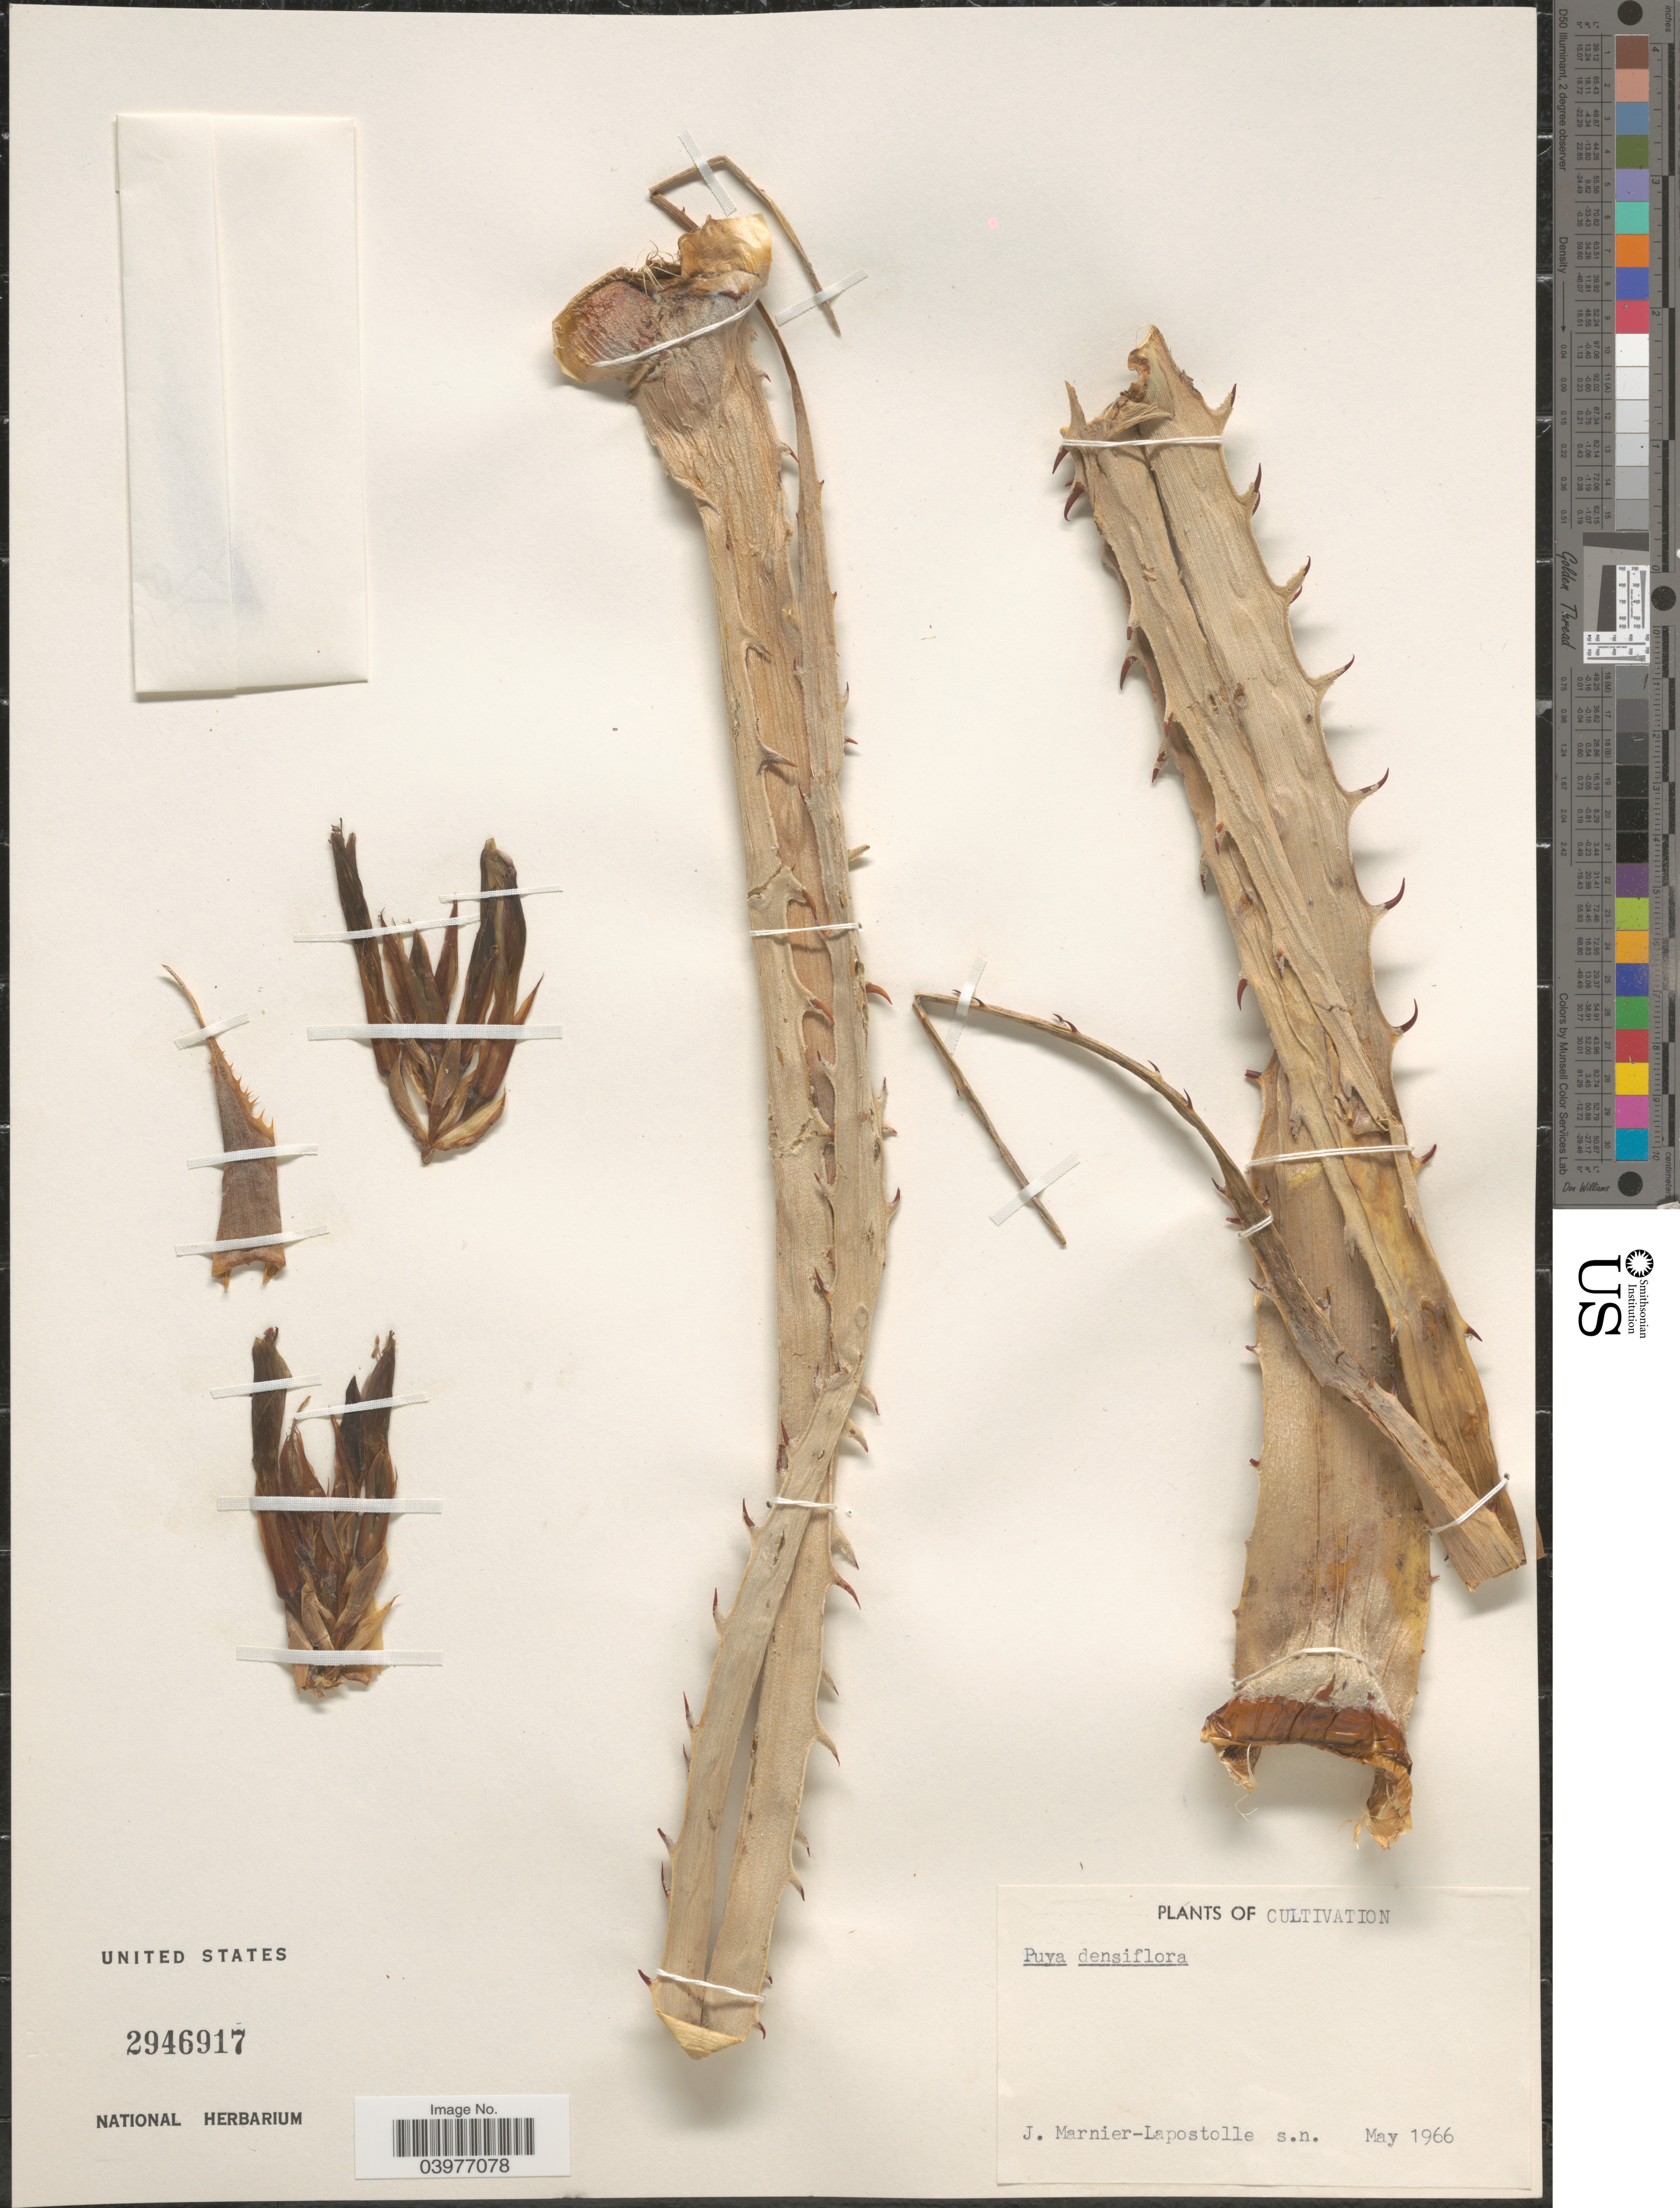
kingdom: Plantae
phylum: Tracheophyta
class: Liliopsida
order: Poales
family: Bromeliaceae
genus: Puya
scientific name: Puya densiflora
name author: Harms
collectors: J. Marnier-Lapostolle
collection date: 1966-05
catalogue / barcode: US 2946917